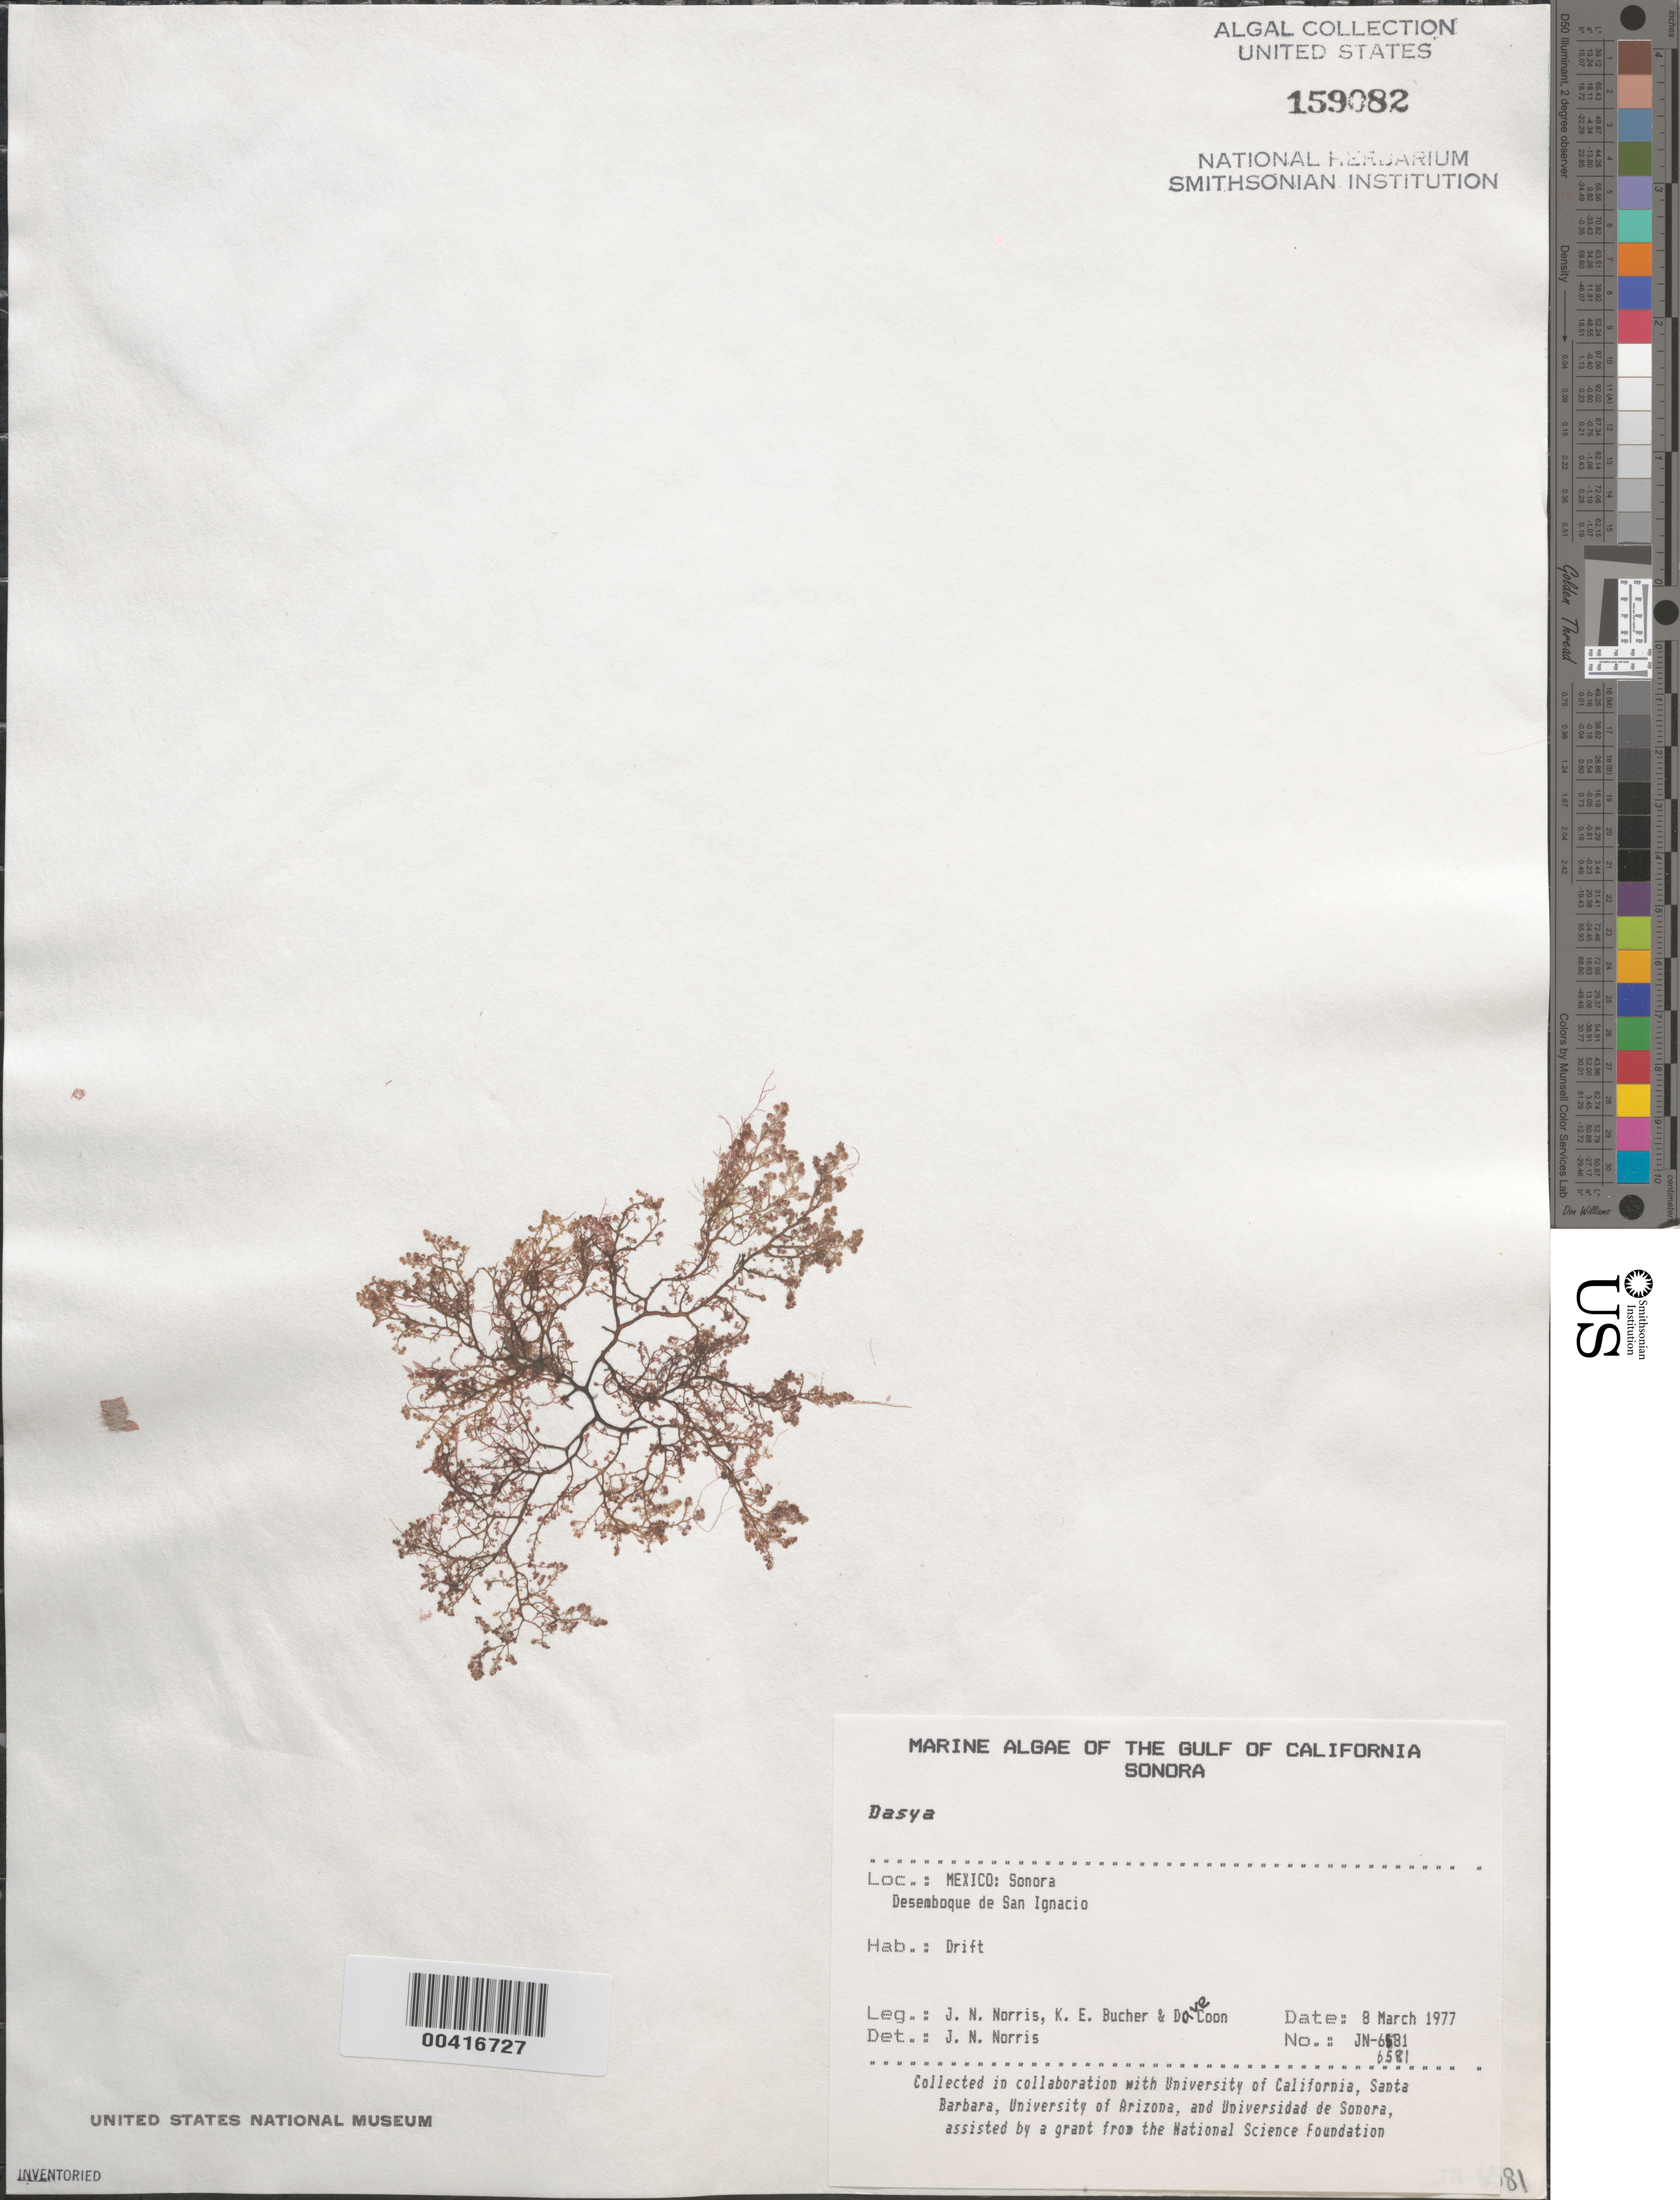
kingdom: Plantae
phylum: Rhodophyta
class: Florideophyceae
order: Ceramiales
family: Dasyaceae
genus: Dasya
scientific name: Dasya sp.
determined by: Norris, James N.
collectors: J. N. Norris, K. E. Bucher & D. Coon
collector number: JN-6581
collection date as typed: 08 Mar 1977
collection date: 1977-03-08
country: Mexico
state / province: Sonora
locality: Desemboque de San Ignacio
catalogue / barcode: US 159082